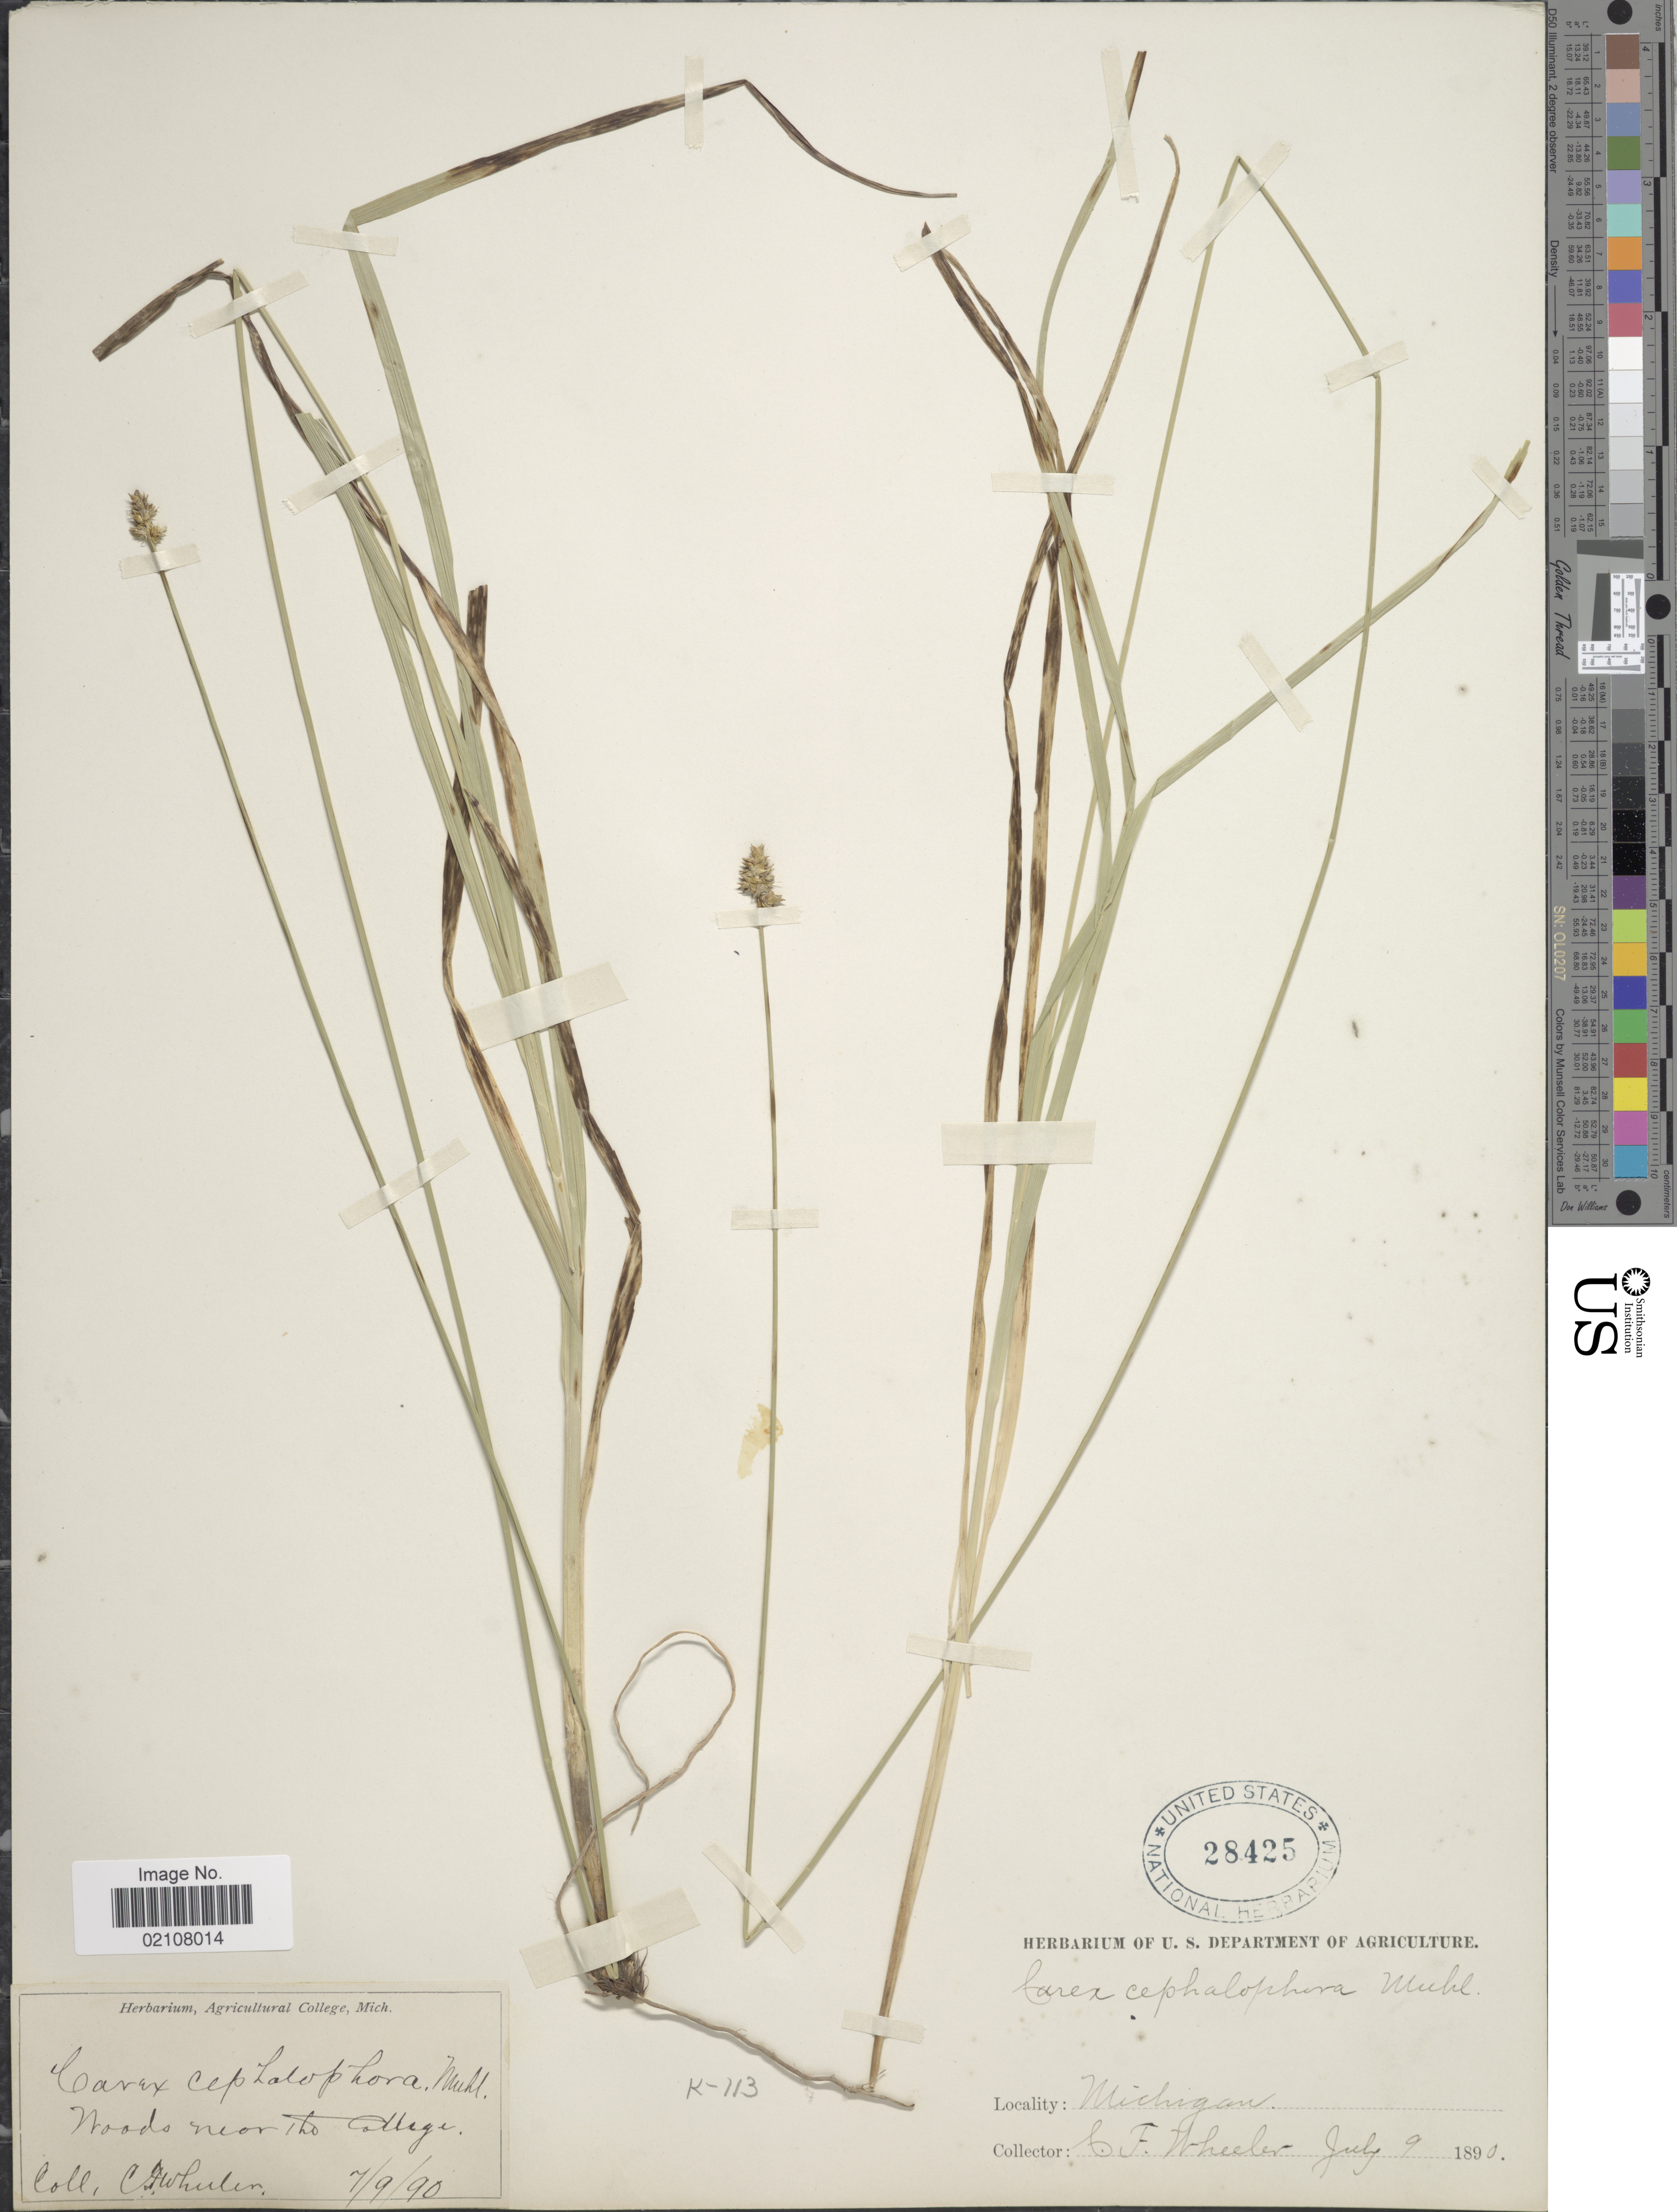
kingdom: Plantae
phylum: Tracheophyta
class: Liliopsida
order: Poales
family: Cyperaceae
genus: Carex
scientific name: Carex cephalophora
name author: Muhl. ex Willd.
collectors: C. Wheeler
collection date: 1890-07-09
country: United States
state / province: Michigan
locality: Woods near the College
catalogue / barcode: US 28425